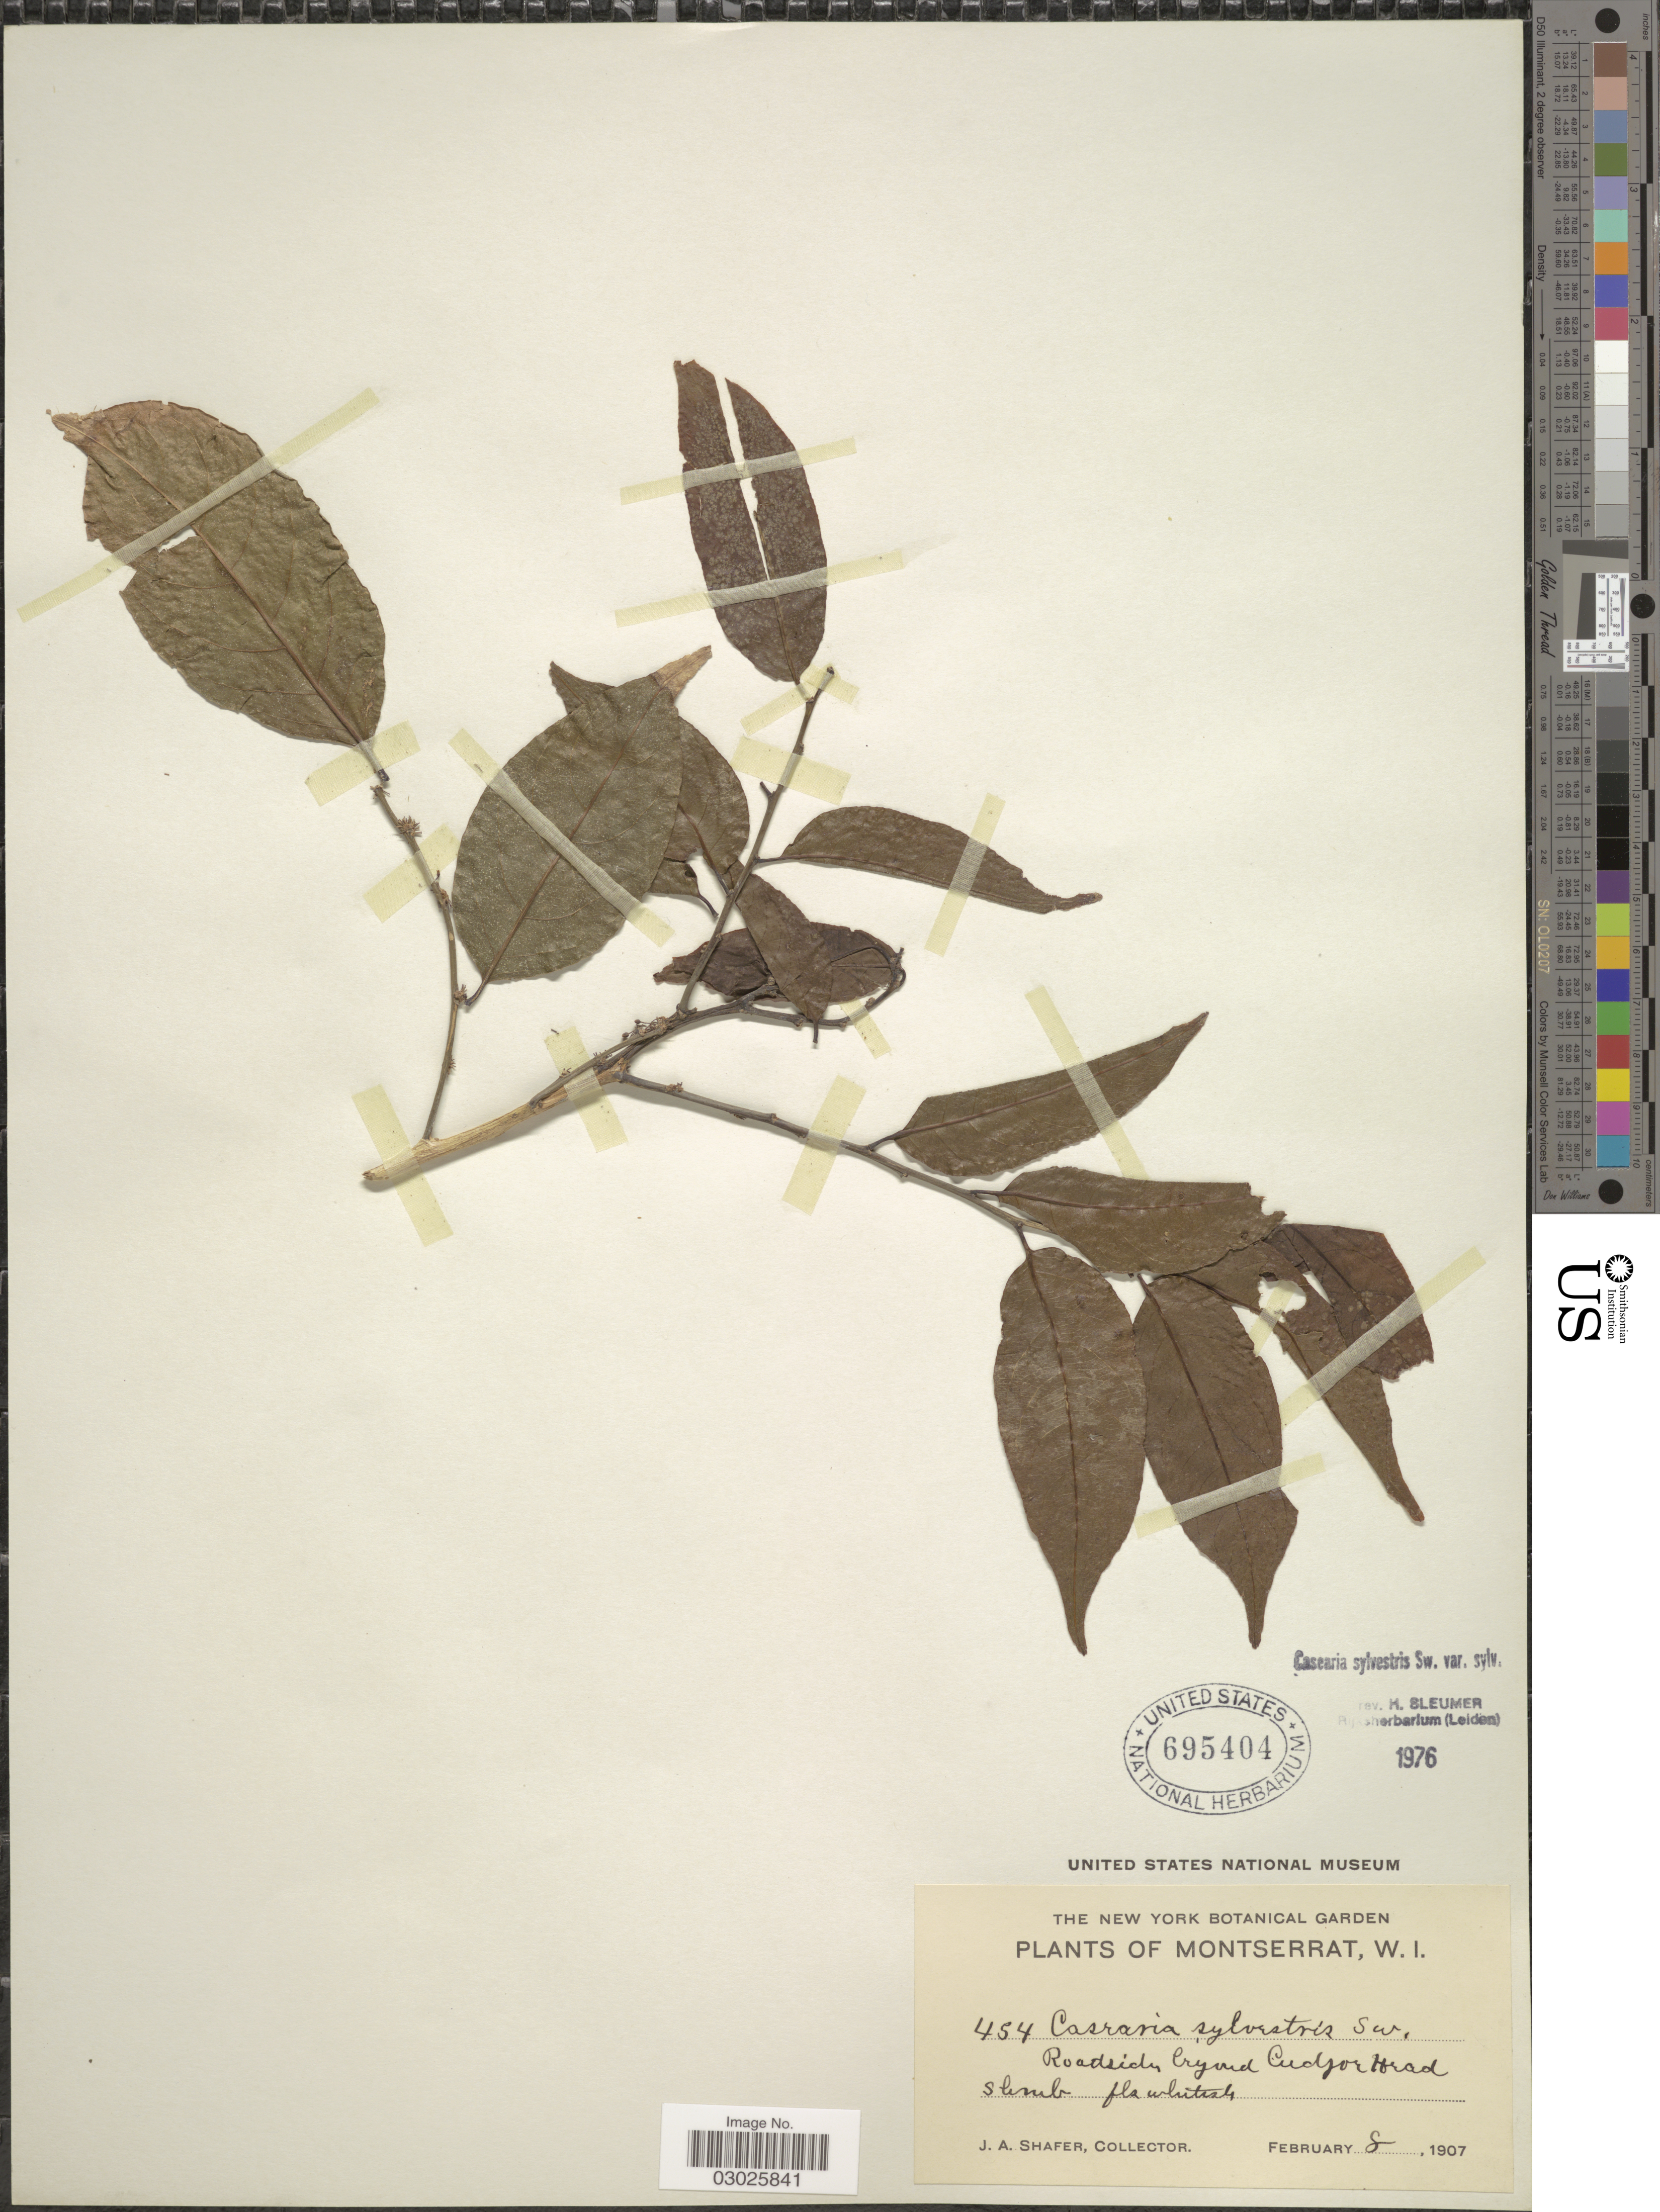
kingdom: Plantae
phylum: Tracheophyta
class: Magnoliopsida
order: Malpighiales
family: Salicaceae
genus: Casearia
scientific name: Casearia sylvestris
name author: Sw.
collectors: J. A. Shafer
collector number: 454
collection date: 1907-02-08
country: Montserrat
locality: Roadsides beyond Cudjoe Head.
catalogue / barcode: US 695404